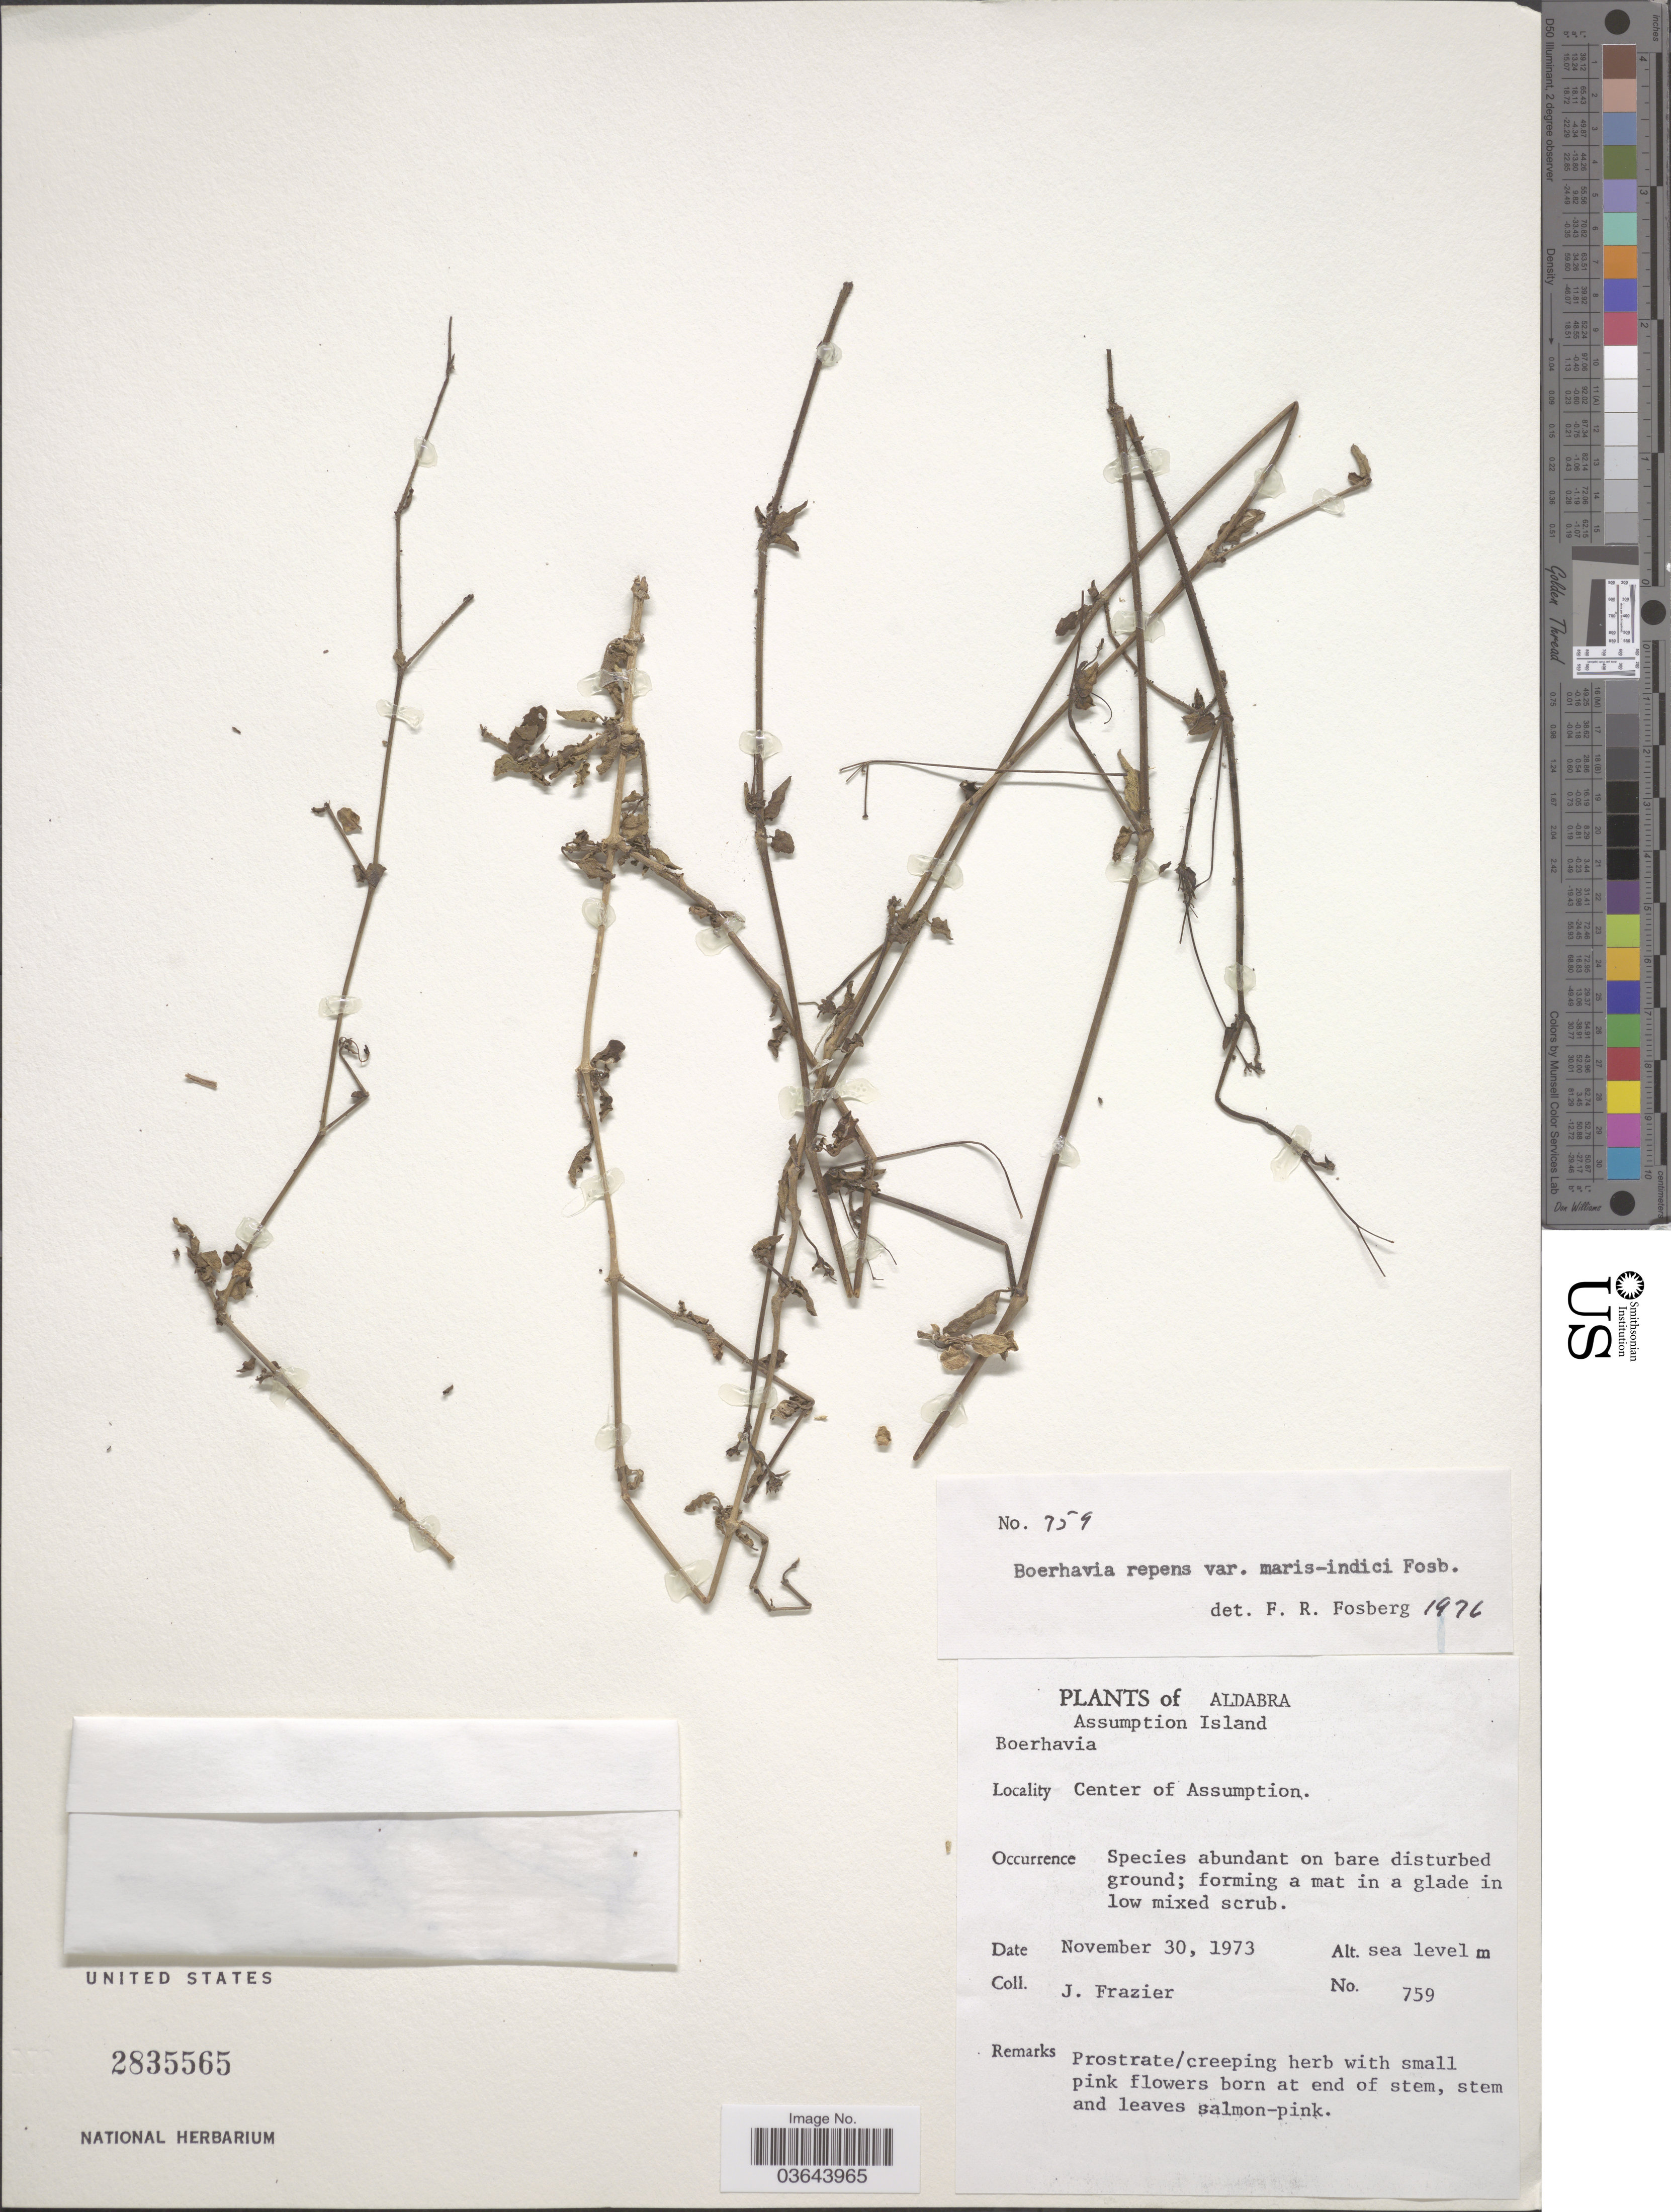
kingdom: Plantae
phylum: Tracheophyta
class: Magnoliopsida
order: Caryophyllales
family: Nyctaginaceae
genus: Boerhavia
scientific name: Boerhavia repens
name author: L.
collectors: J. Frazier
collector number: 759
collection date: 1973-11-30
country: Seychelles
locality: Aldabra. Assumption Island. Center of Assumption.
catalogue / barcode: US 2835565